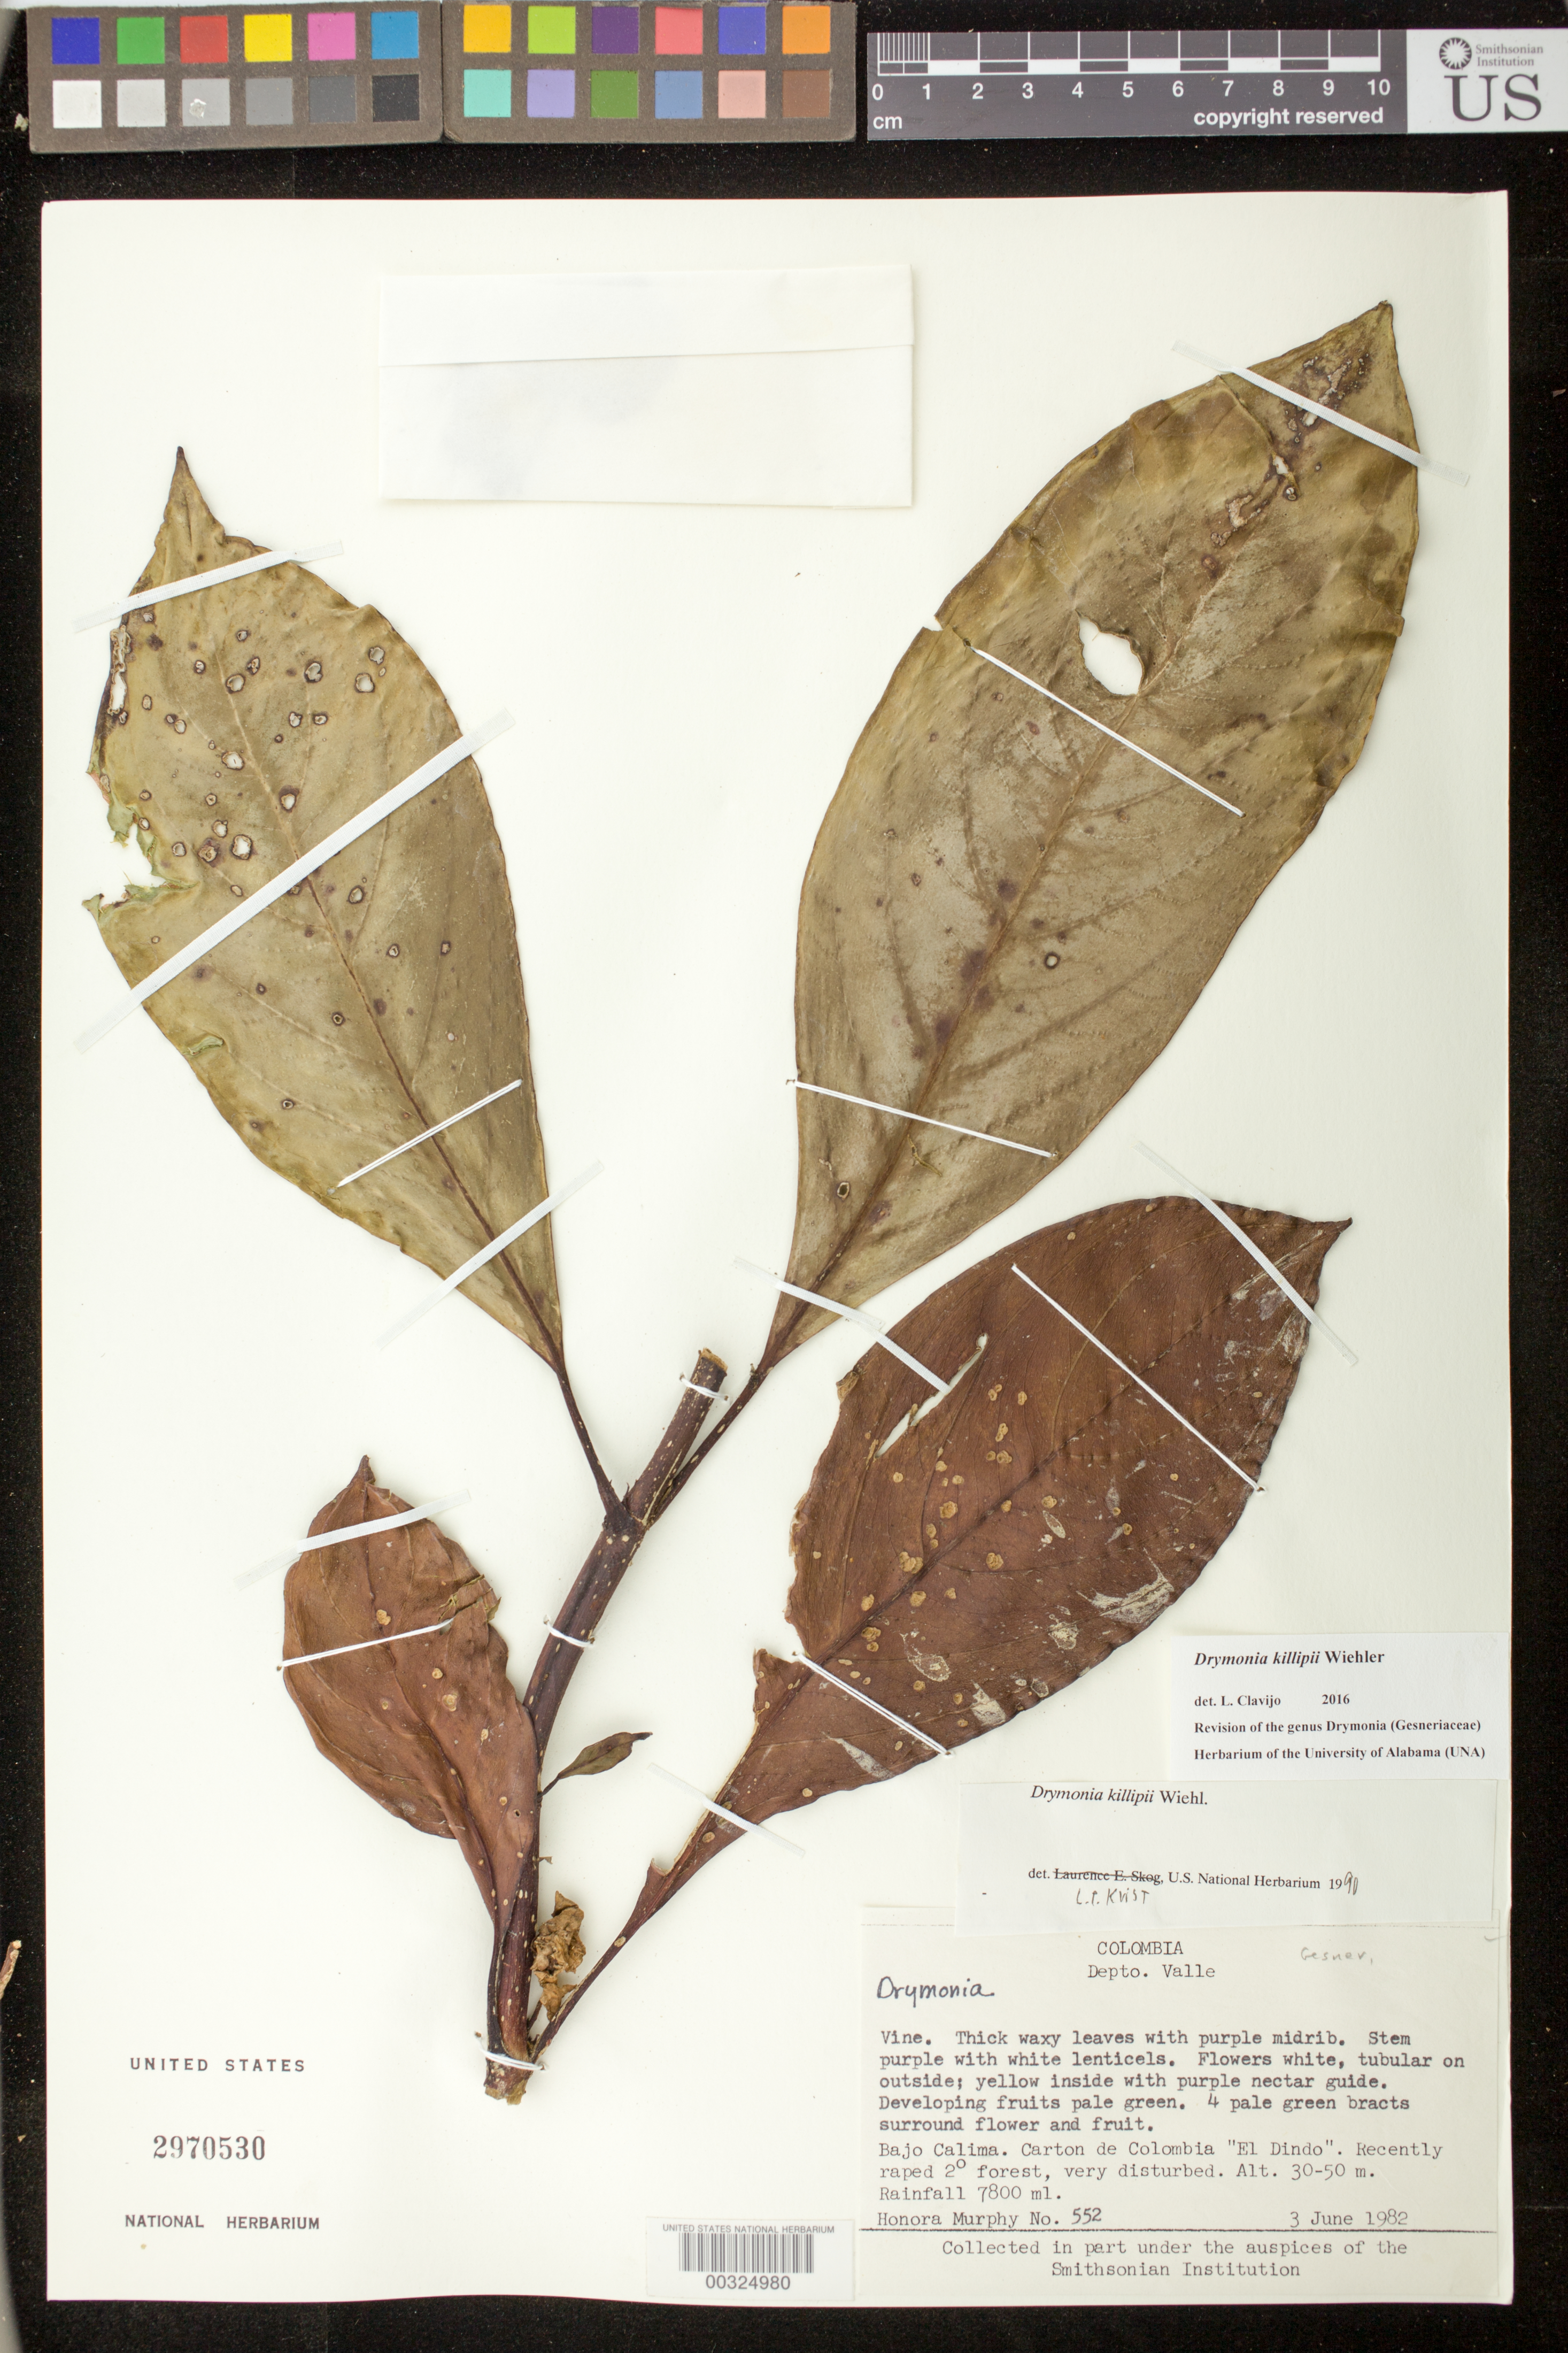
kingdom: Plantae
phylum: Tracheophyta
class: Magnoliopsida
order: Lamiales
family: Gesneriaceae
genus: Drymonia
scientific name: Drymonia killipii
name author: Wiehler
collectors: H. Murphy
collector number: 552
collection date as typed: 03 Jun 1982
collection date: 1982-06-03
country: Colombia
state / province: Valle del Cauca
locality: Bajo Calima, carton de Colombia "El Dindo"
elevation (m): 30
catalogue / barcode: US 2970530